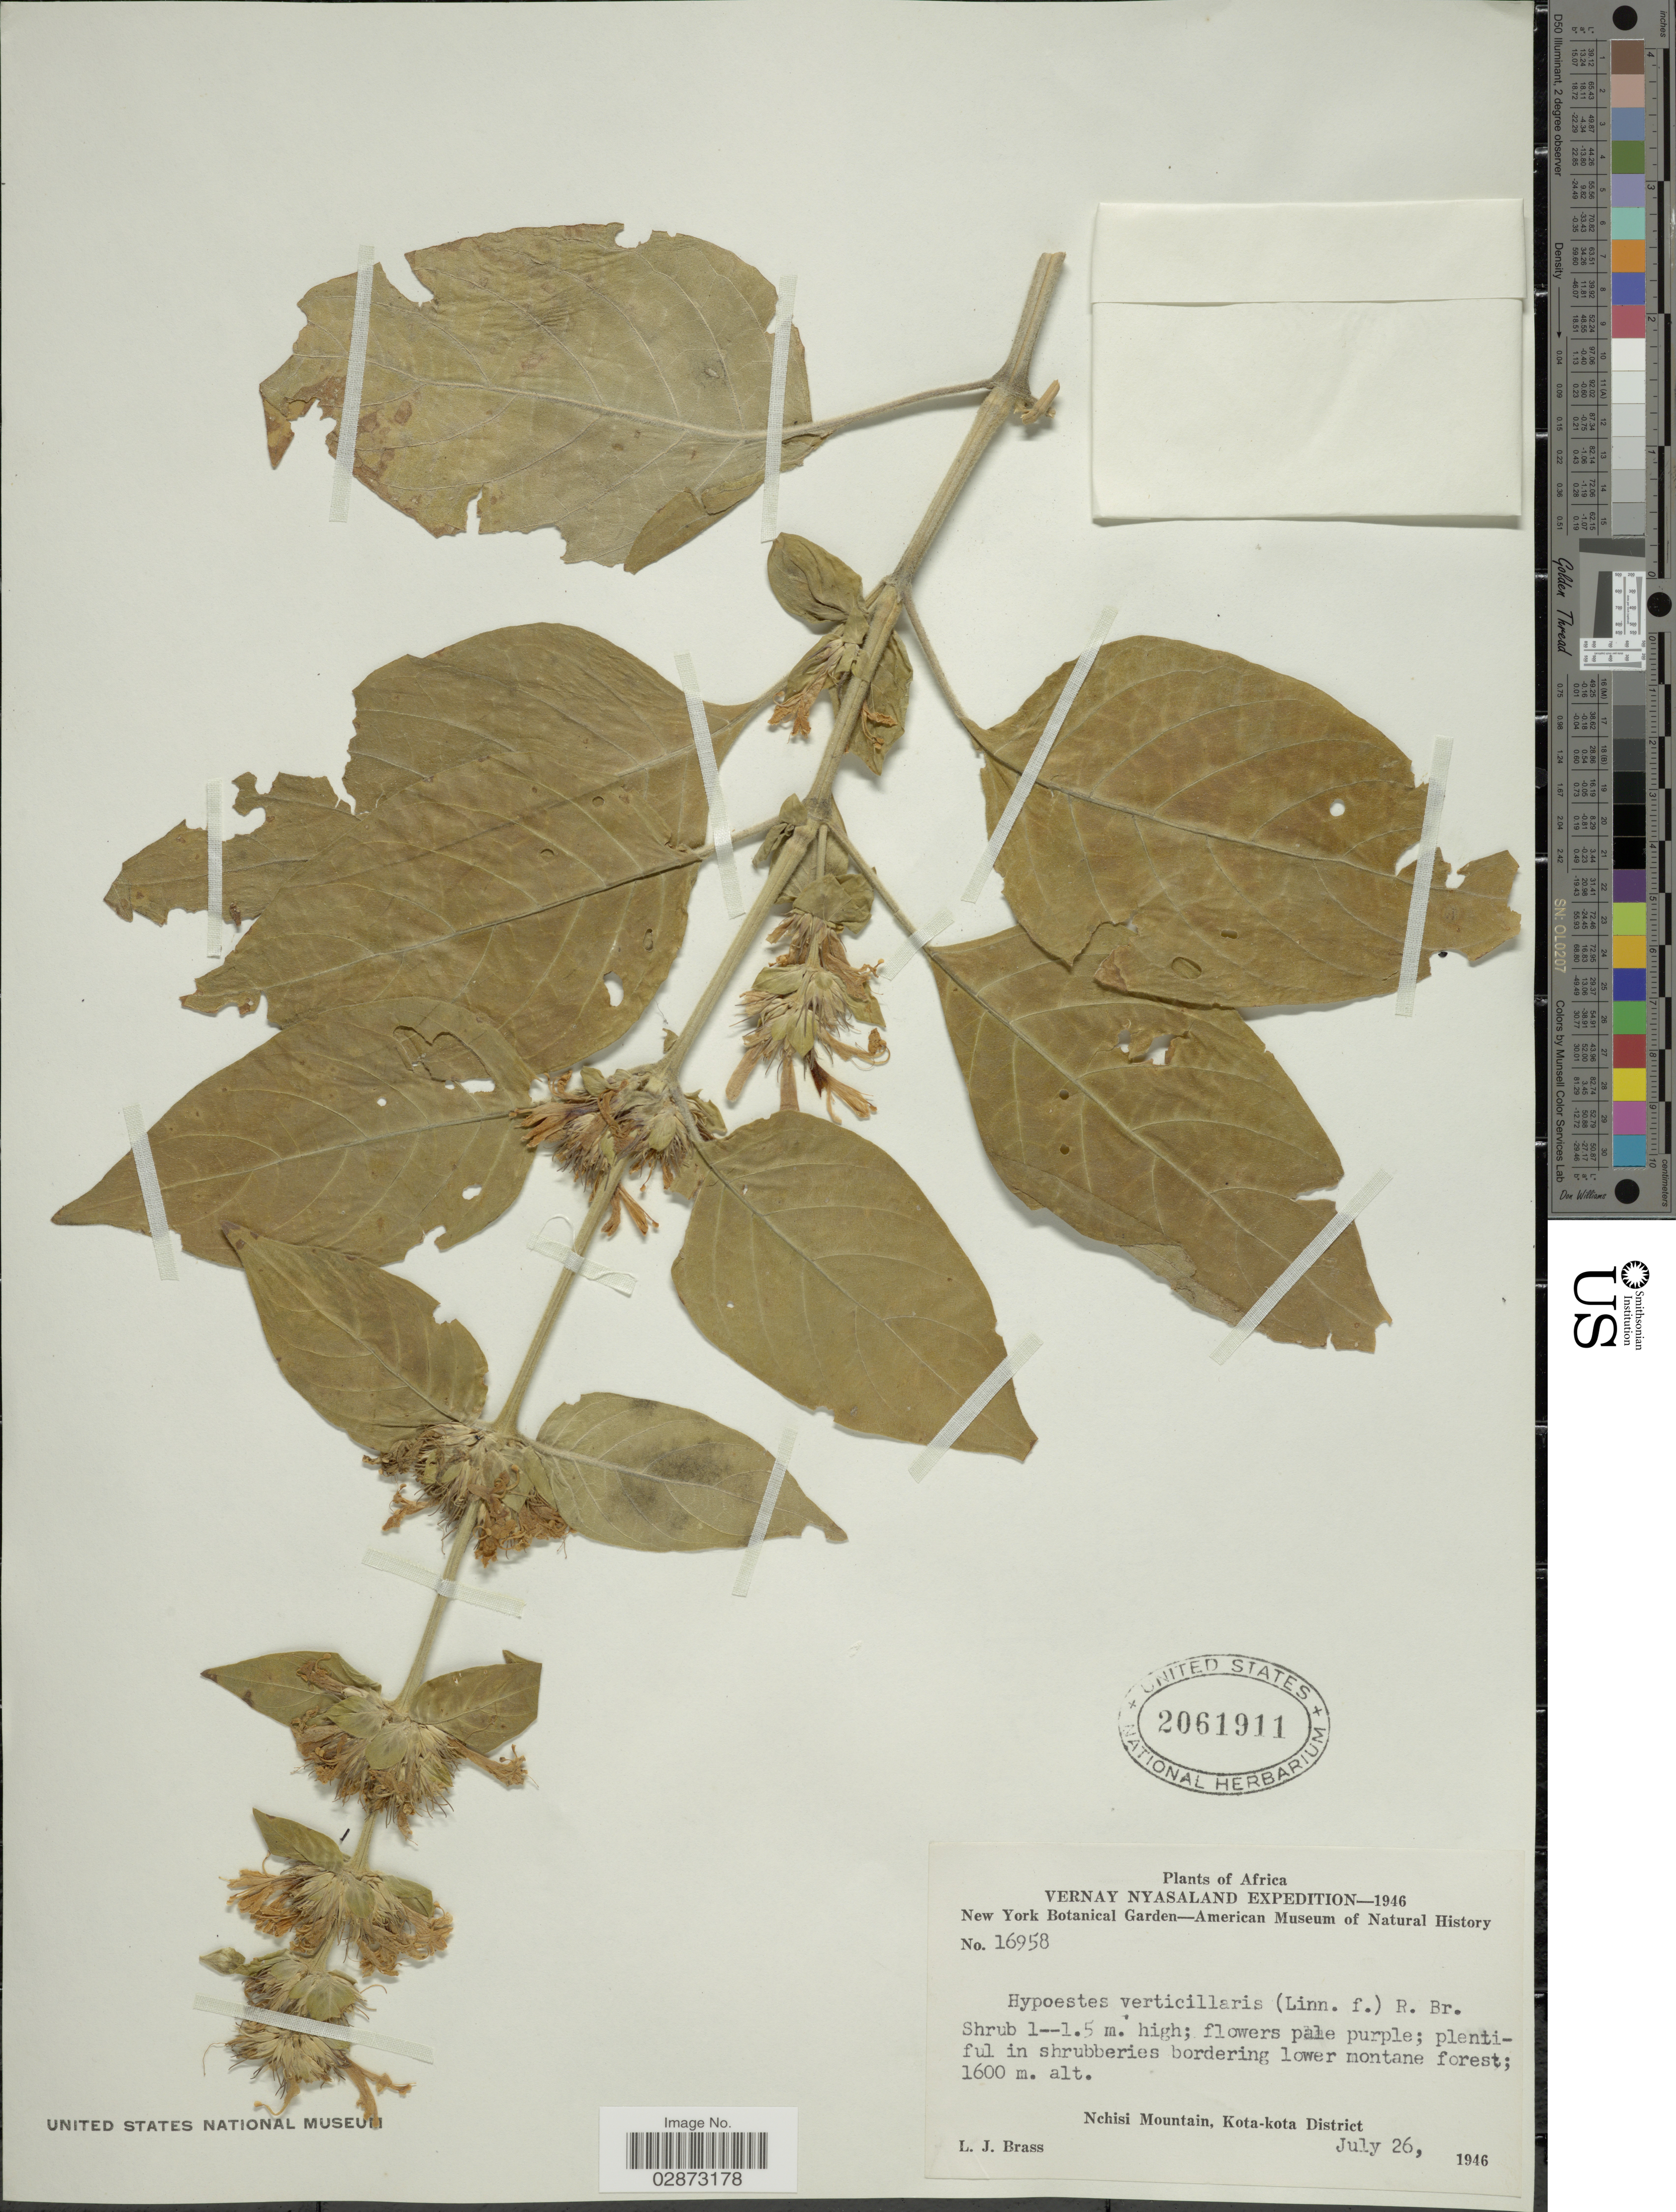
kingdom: Plantae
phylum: Tracheophyta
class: Magnoliopsida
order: Lamiales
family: Acanthaceae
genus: Hypoestes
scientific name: Hypoestes verticillaris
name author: (L. f.) Sol.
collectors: L. J. Brass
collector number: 16958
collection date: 1946-07-26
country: Malawi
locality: Vernay Nyasaland. Nchisi Mountain, Kota-kota District.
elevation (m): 1600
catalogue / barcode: US 2061911